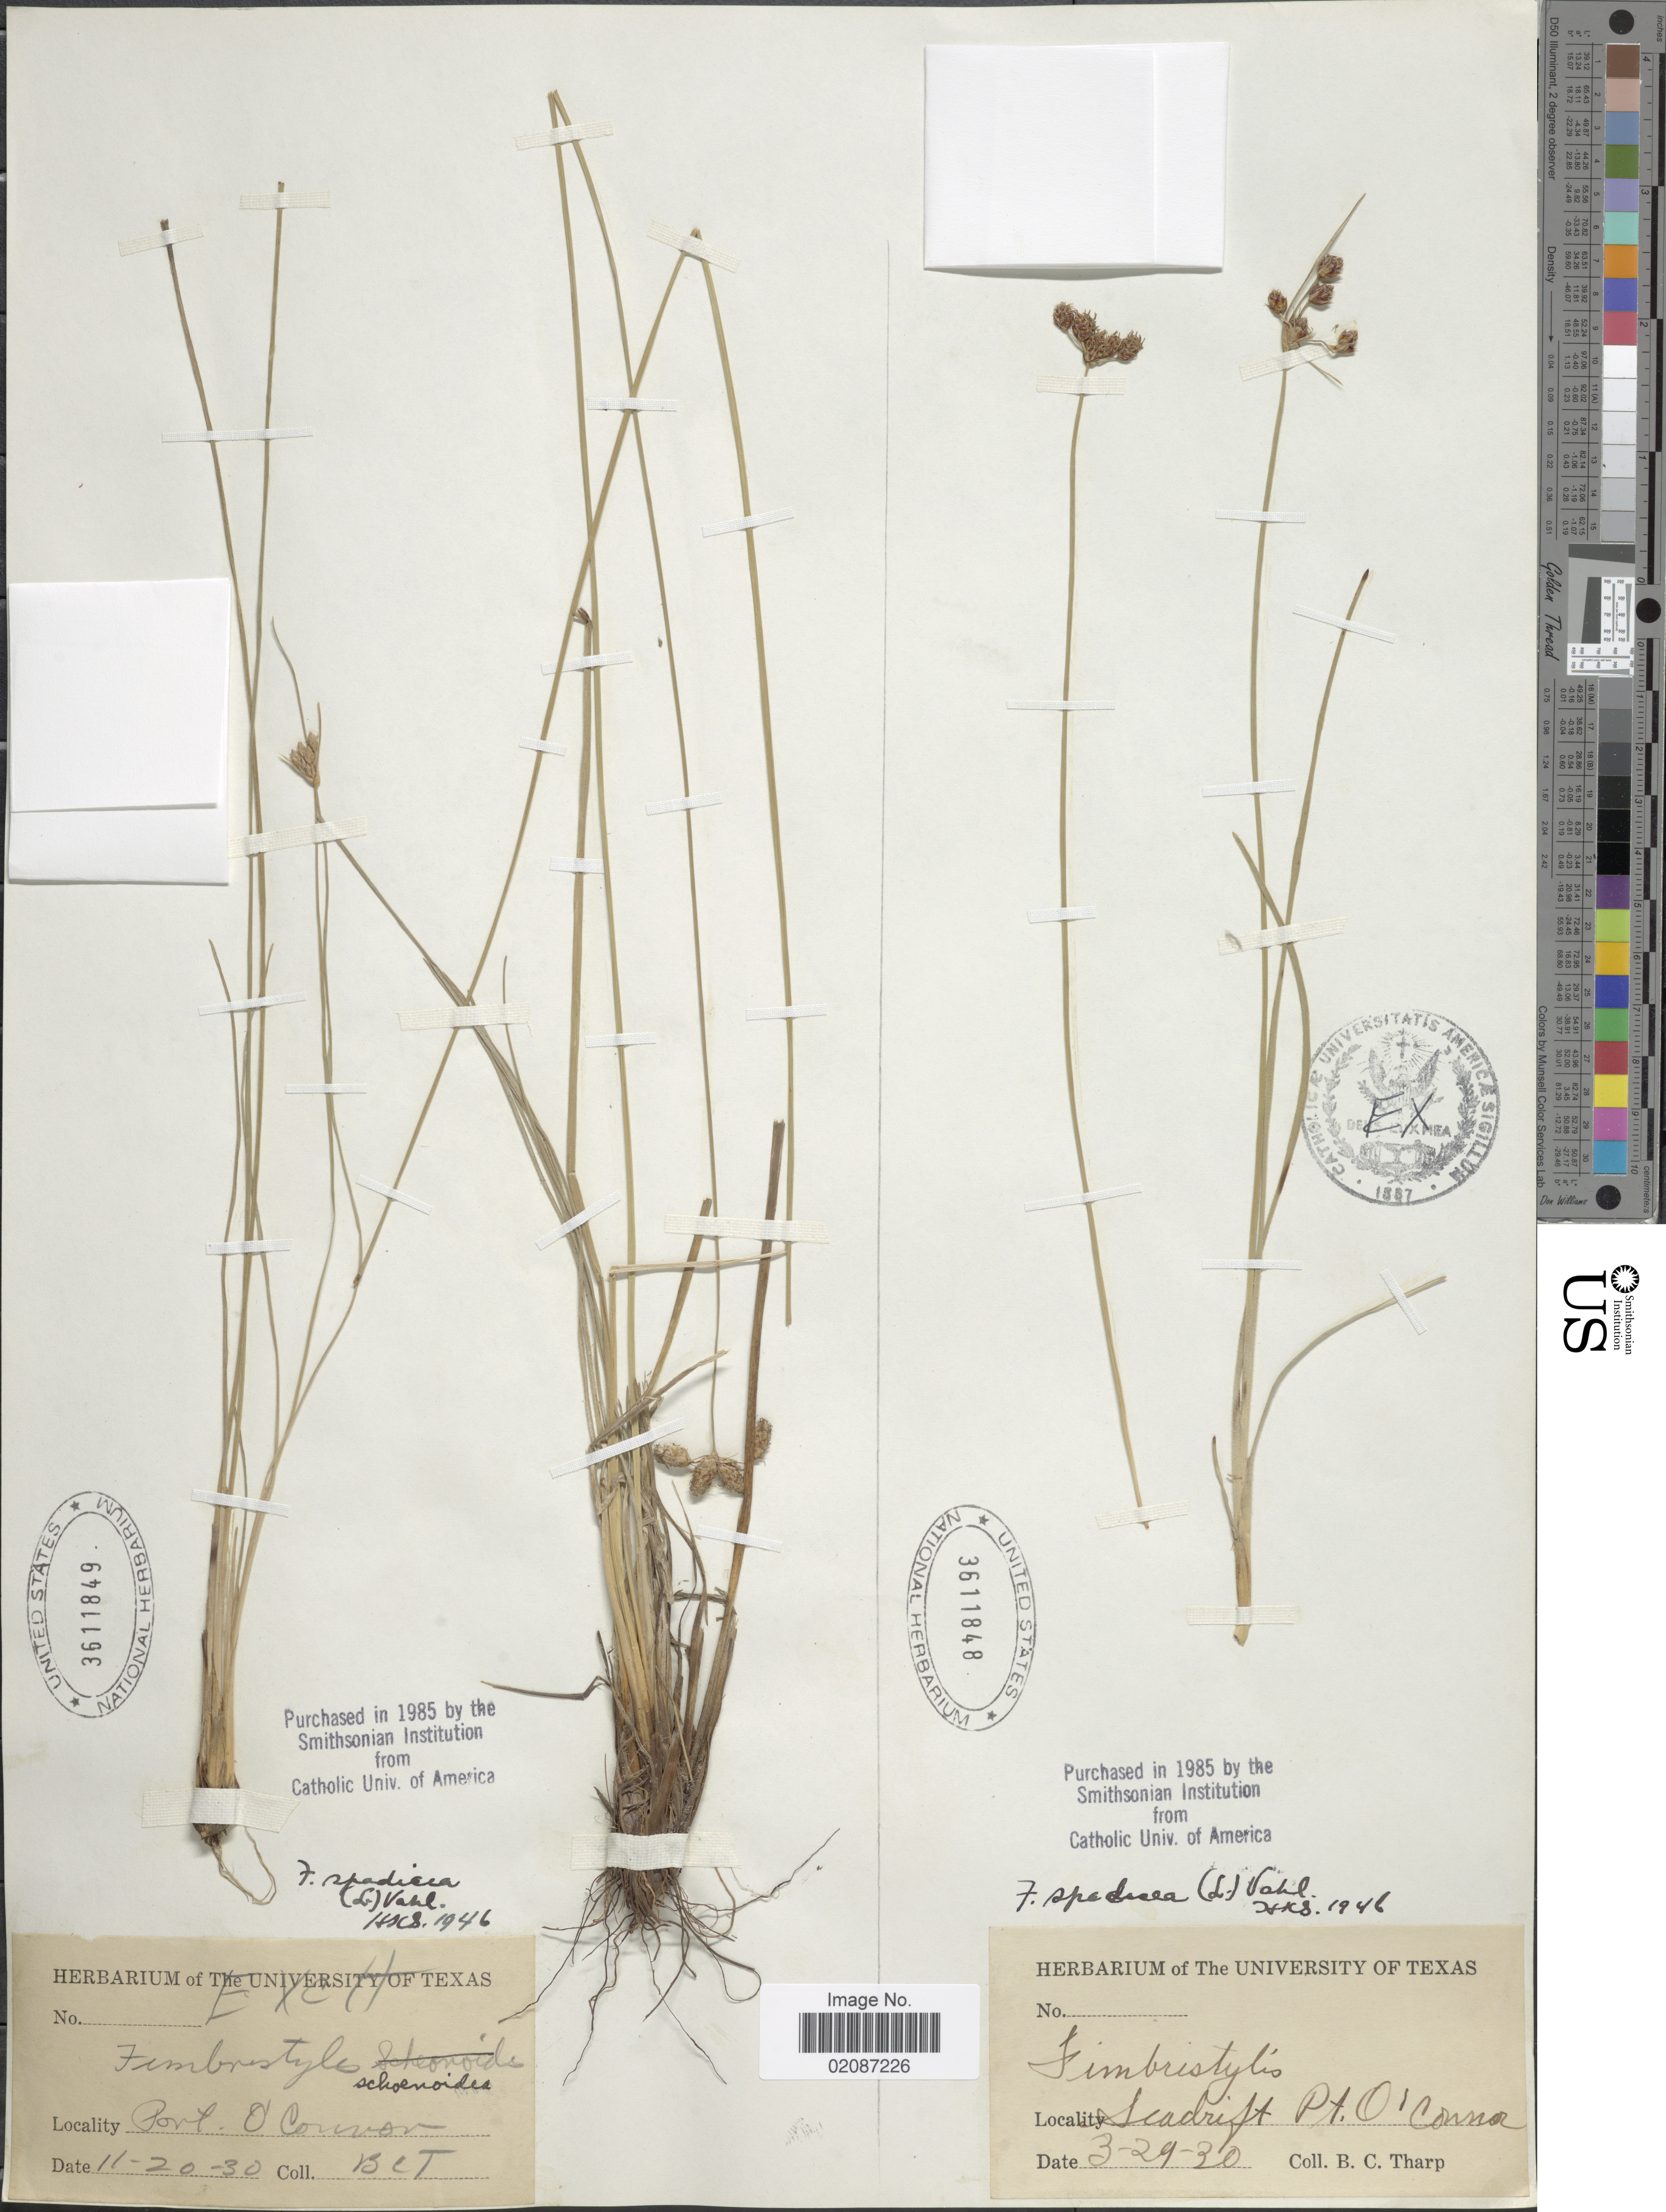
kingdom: Plantae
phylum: Tracheophyta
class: Liliopsida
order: Poales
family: Cyperaceae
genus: Fimbristylis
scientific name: Fimbristylis castanea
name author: (Michx.) Vahl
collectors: B. C. Tharp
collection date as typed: Transcribed d/m/y: 29/3/30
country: United States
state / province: Texas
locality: Seadriift, Pt. O'Connor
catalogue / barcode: US 3611848